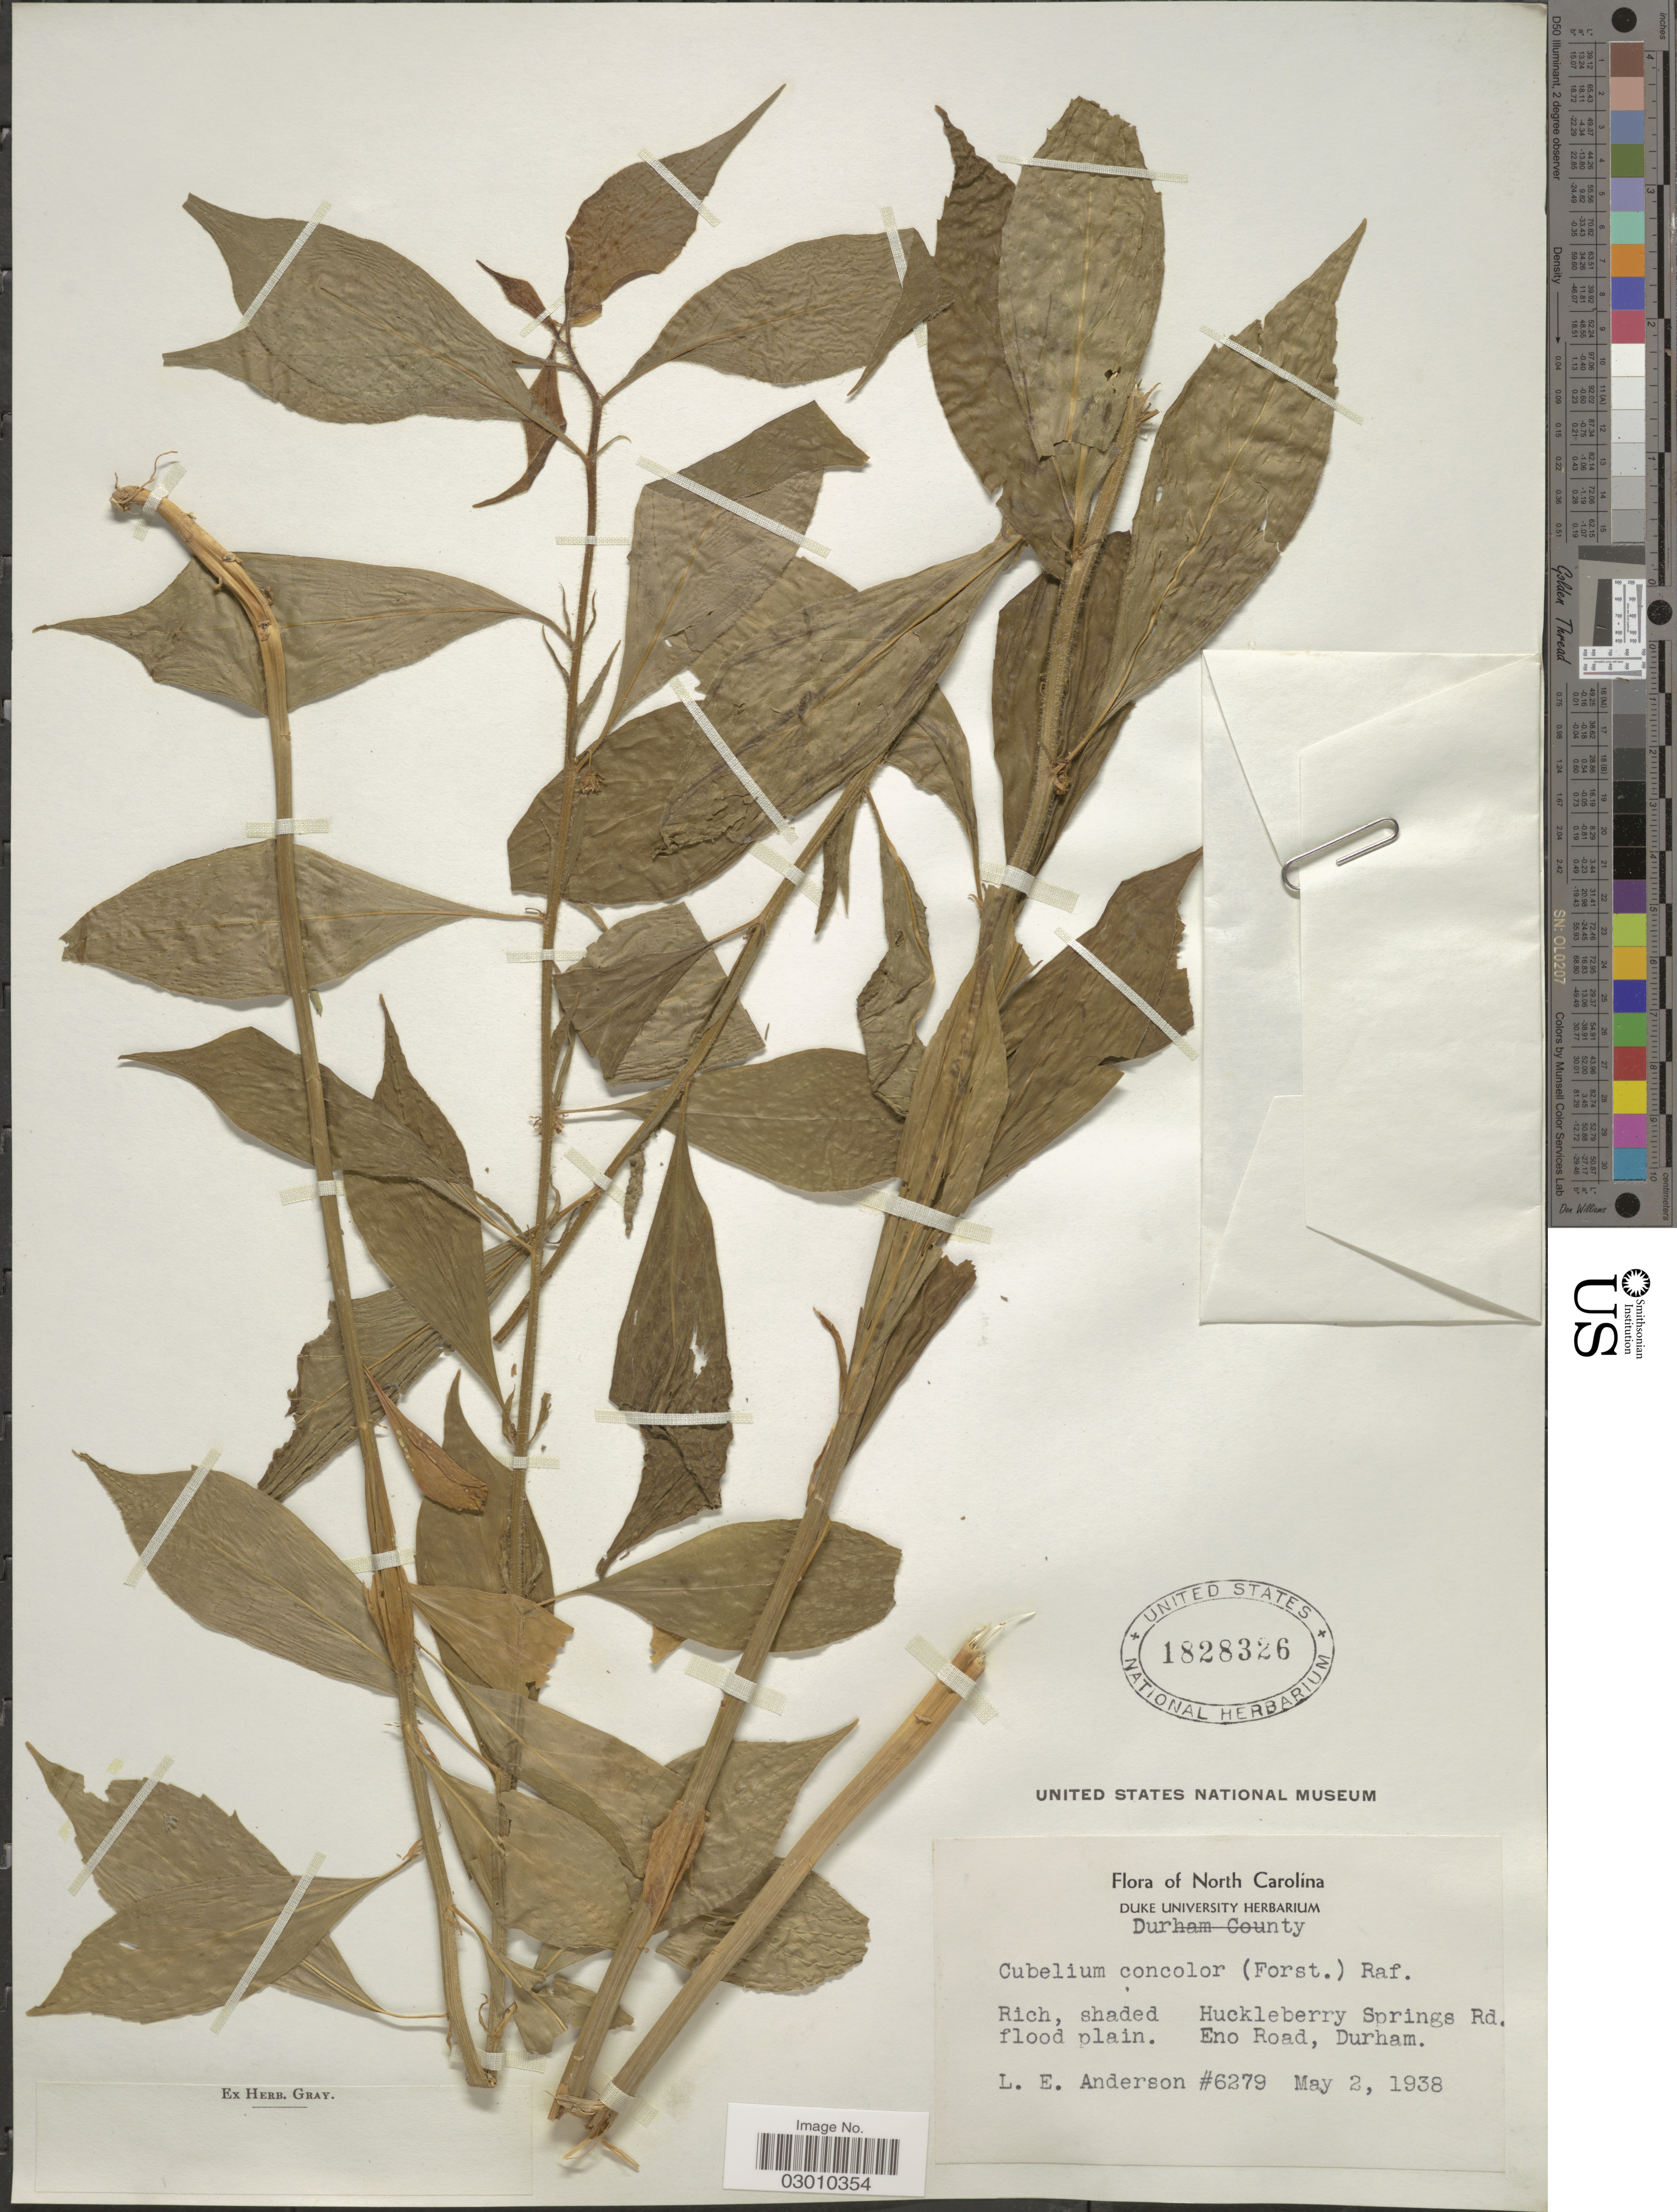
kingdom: Plantae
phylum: Tracheophyta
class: Magnoliopsida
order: Malpighiales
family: Violaceae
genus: Cubelium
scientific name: Cubelium concolor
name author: (T.F. Forst.) Raf. ex Britton & A. Br.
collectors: L. E. Anderson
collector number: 6279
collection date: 1938-05-02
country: United States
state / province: North Carolina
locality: Durham County. Huckleberry Springs Rd. Eno Road, Durham.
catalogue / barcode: US 1828326